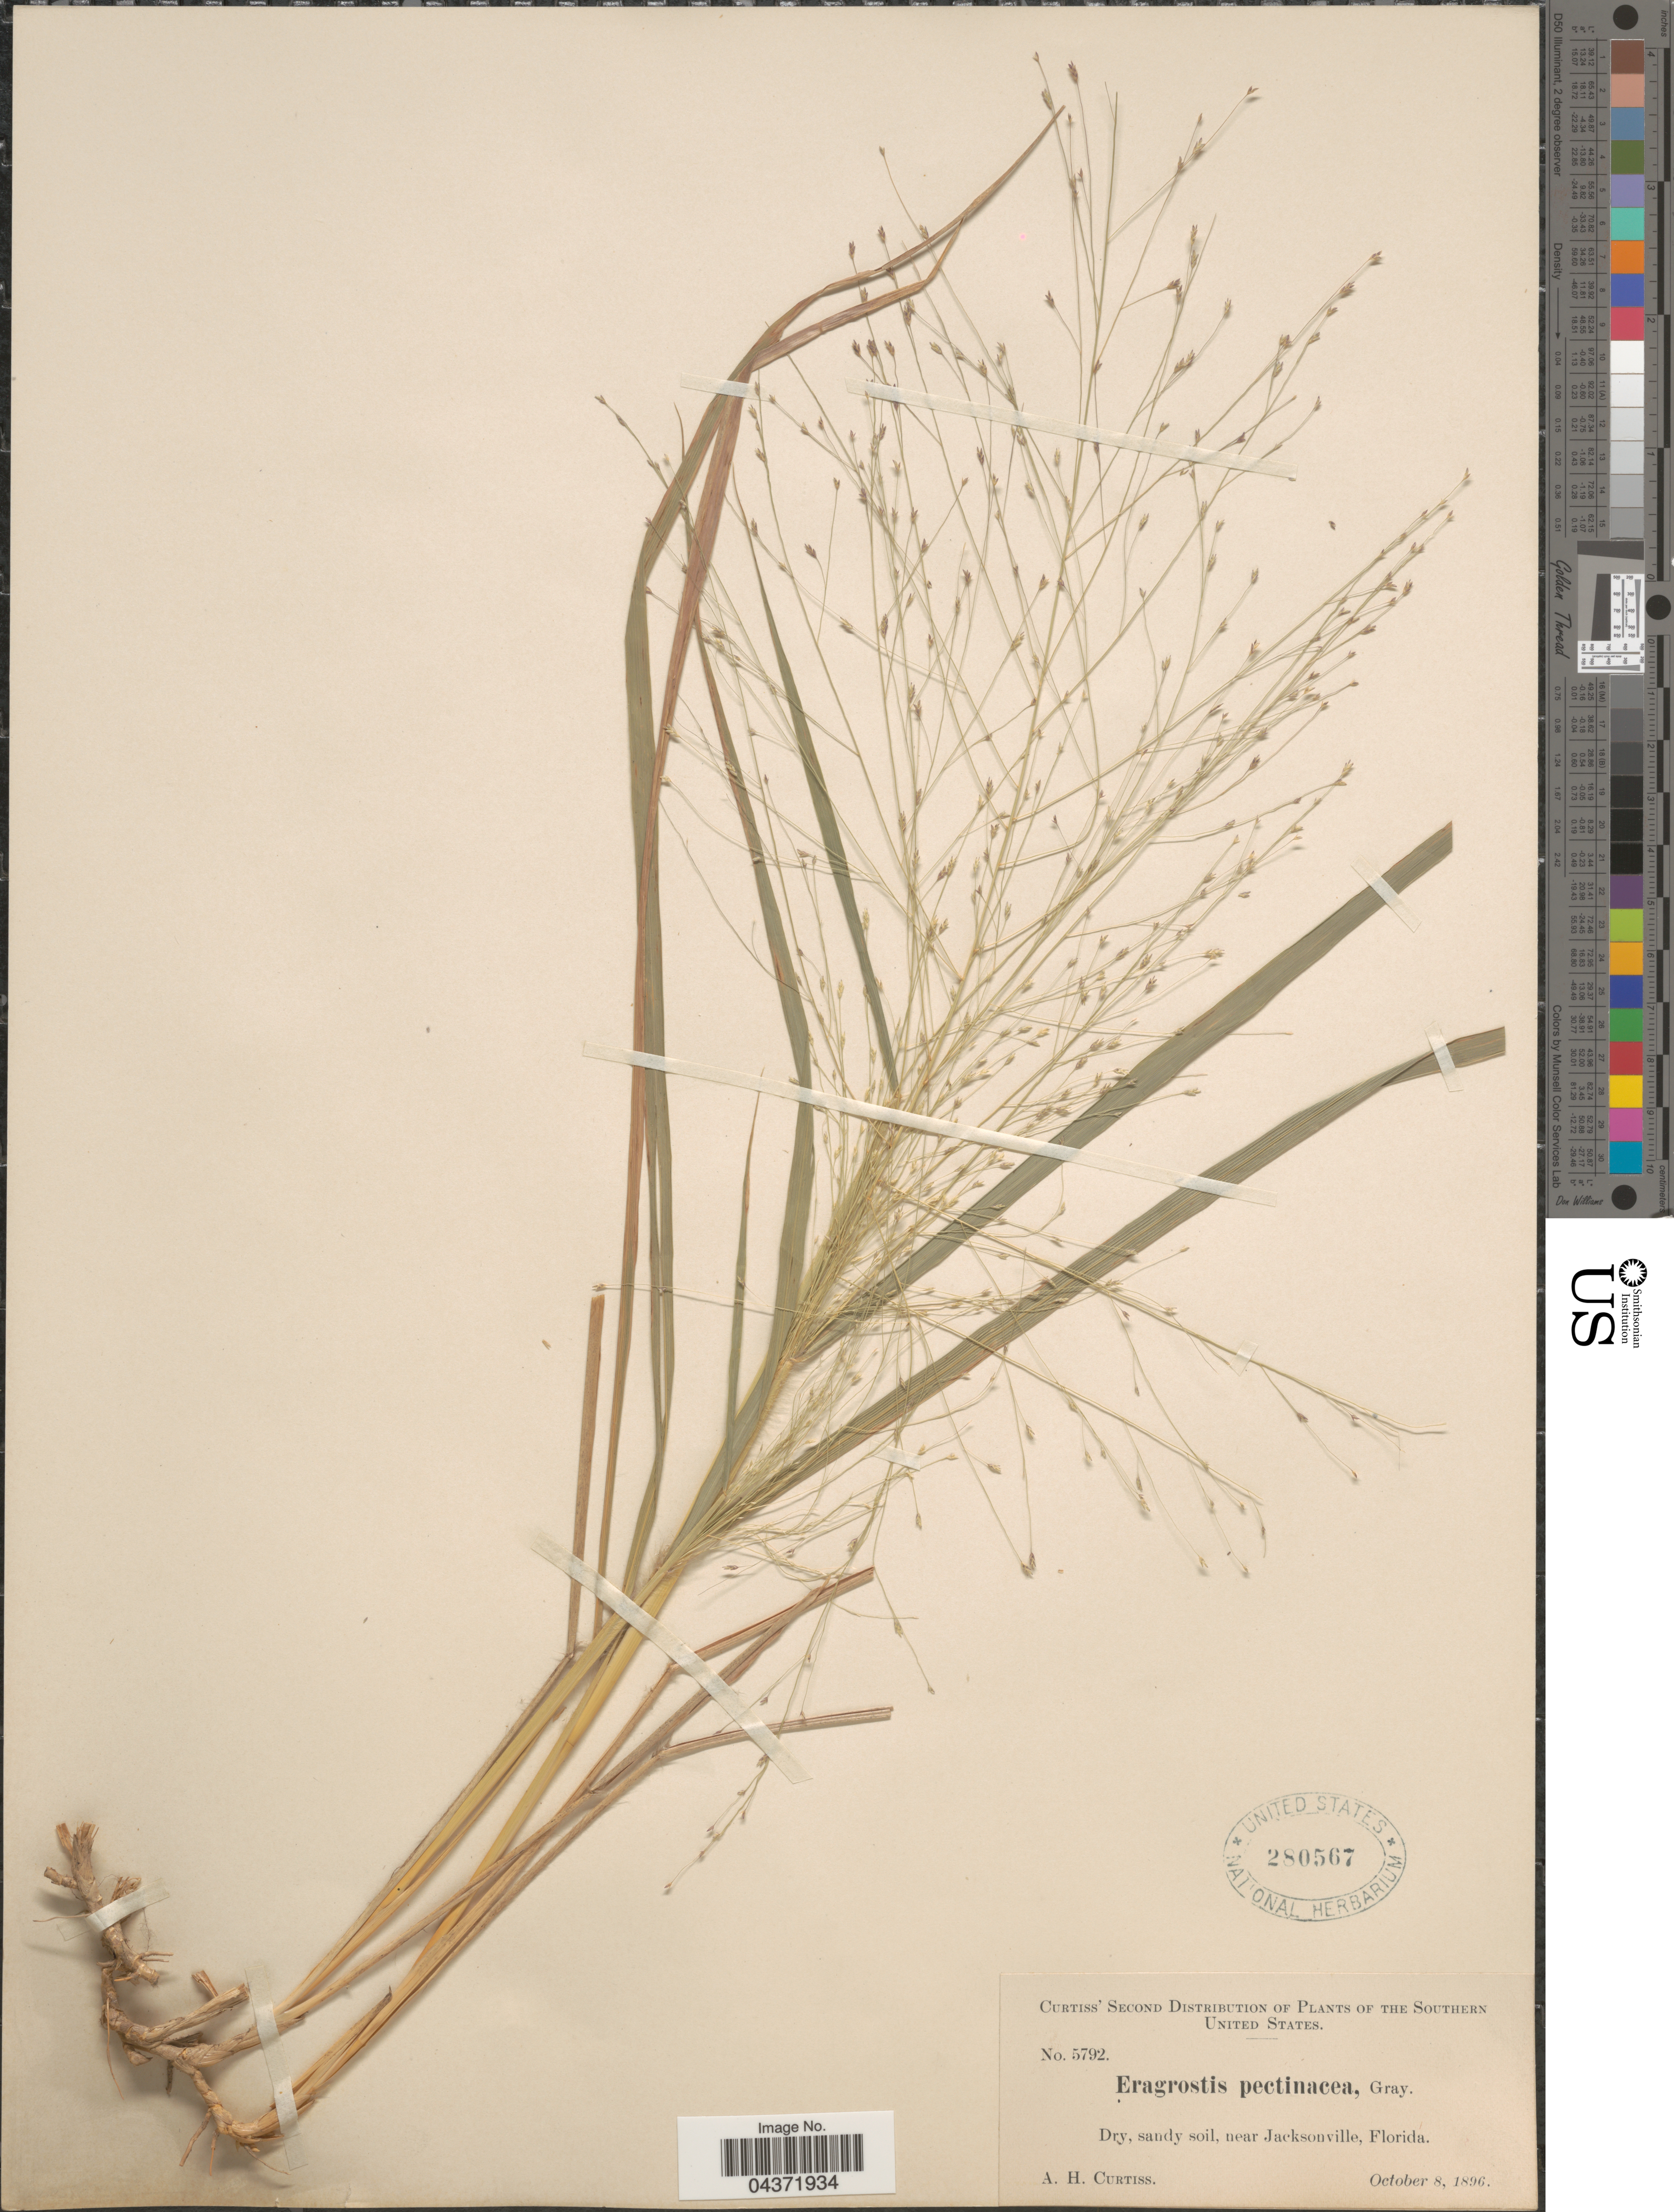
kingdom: Plantae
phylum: Tracheophyta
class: Liliopsida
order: Poales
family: Poaceae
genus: Eragrostis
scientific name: Eragrostis spectabilis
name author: (Pursh) Steud.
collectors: A. H. Curtiss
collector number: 5792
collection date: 1896-10-08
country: United States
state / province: Florida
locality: The Southern United States. Near Jacksonville.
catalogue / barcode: US 280567